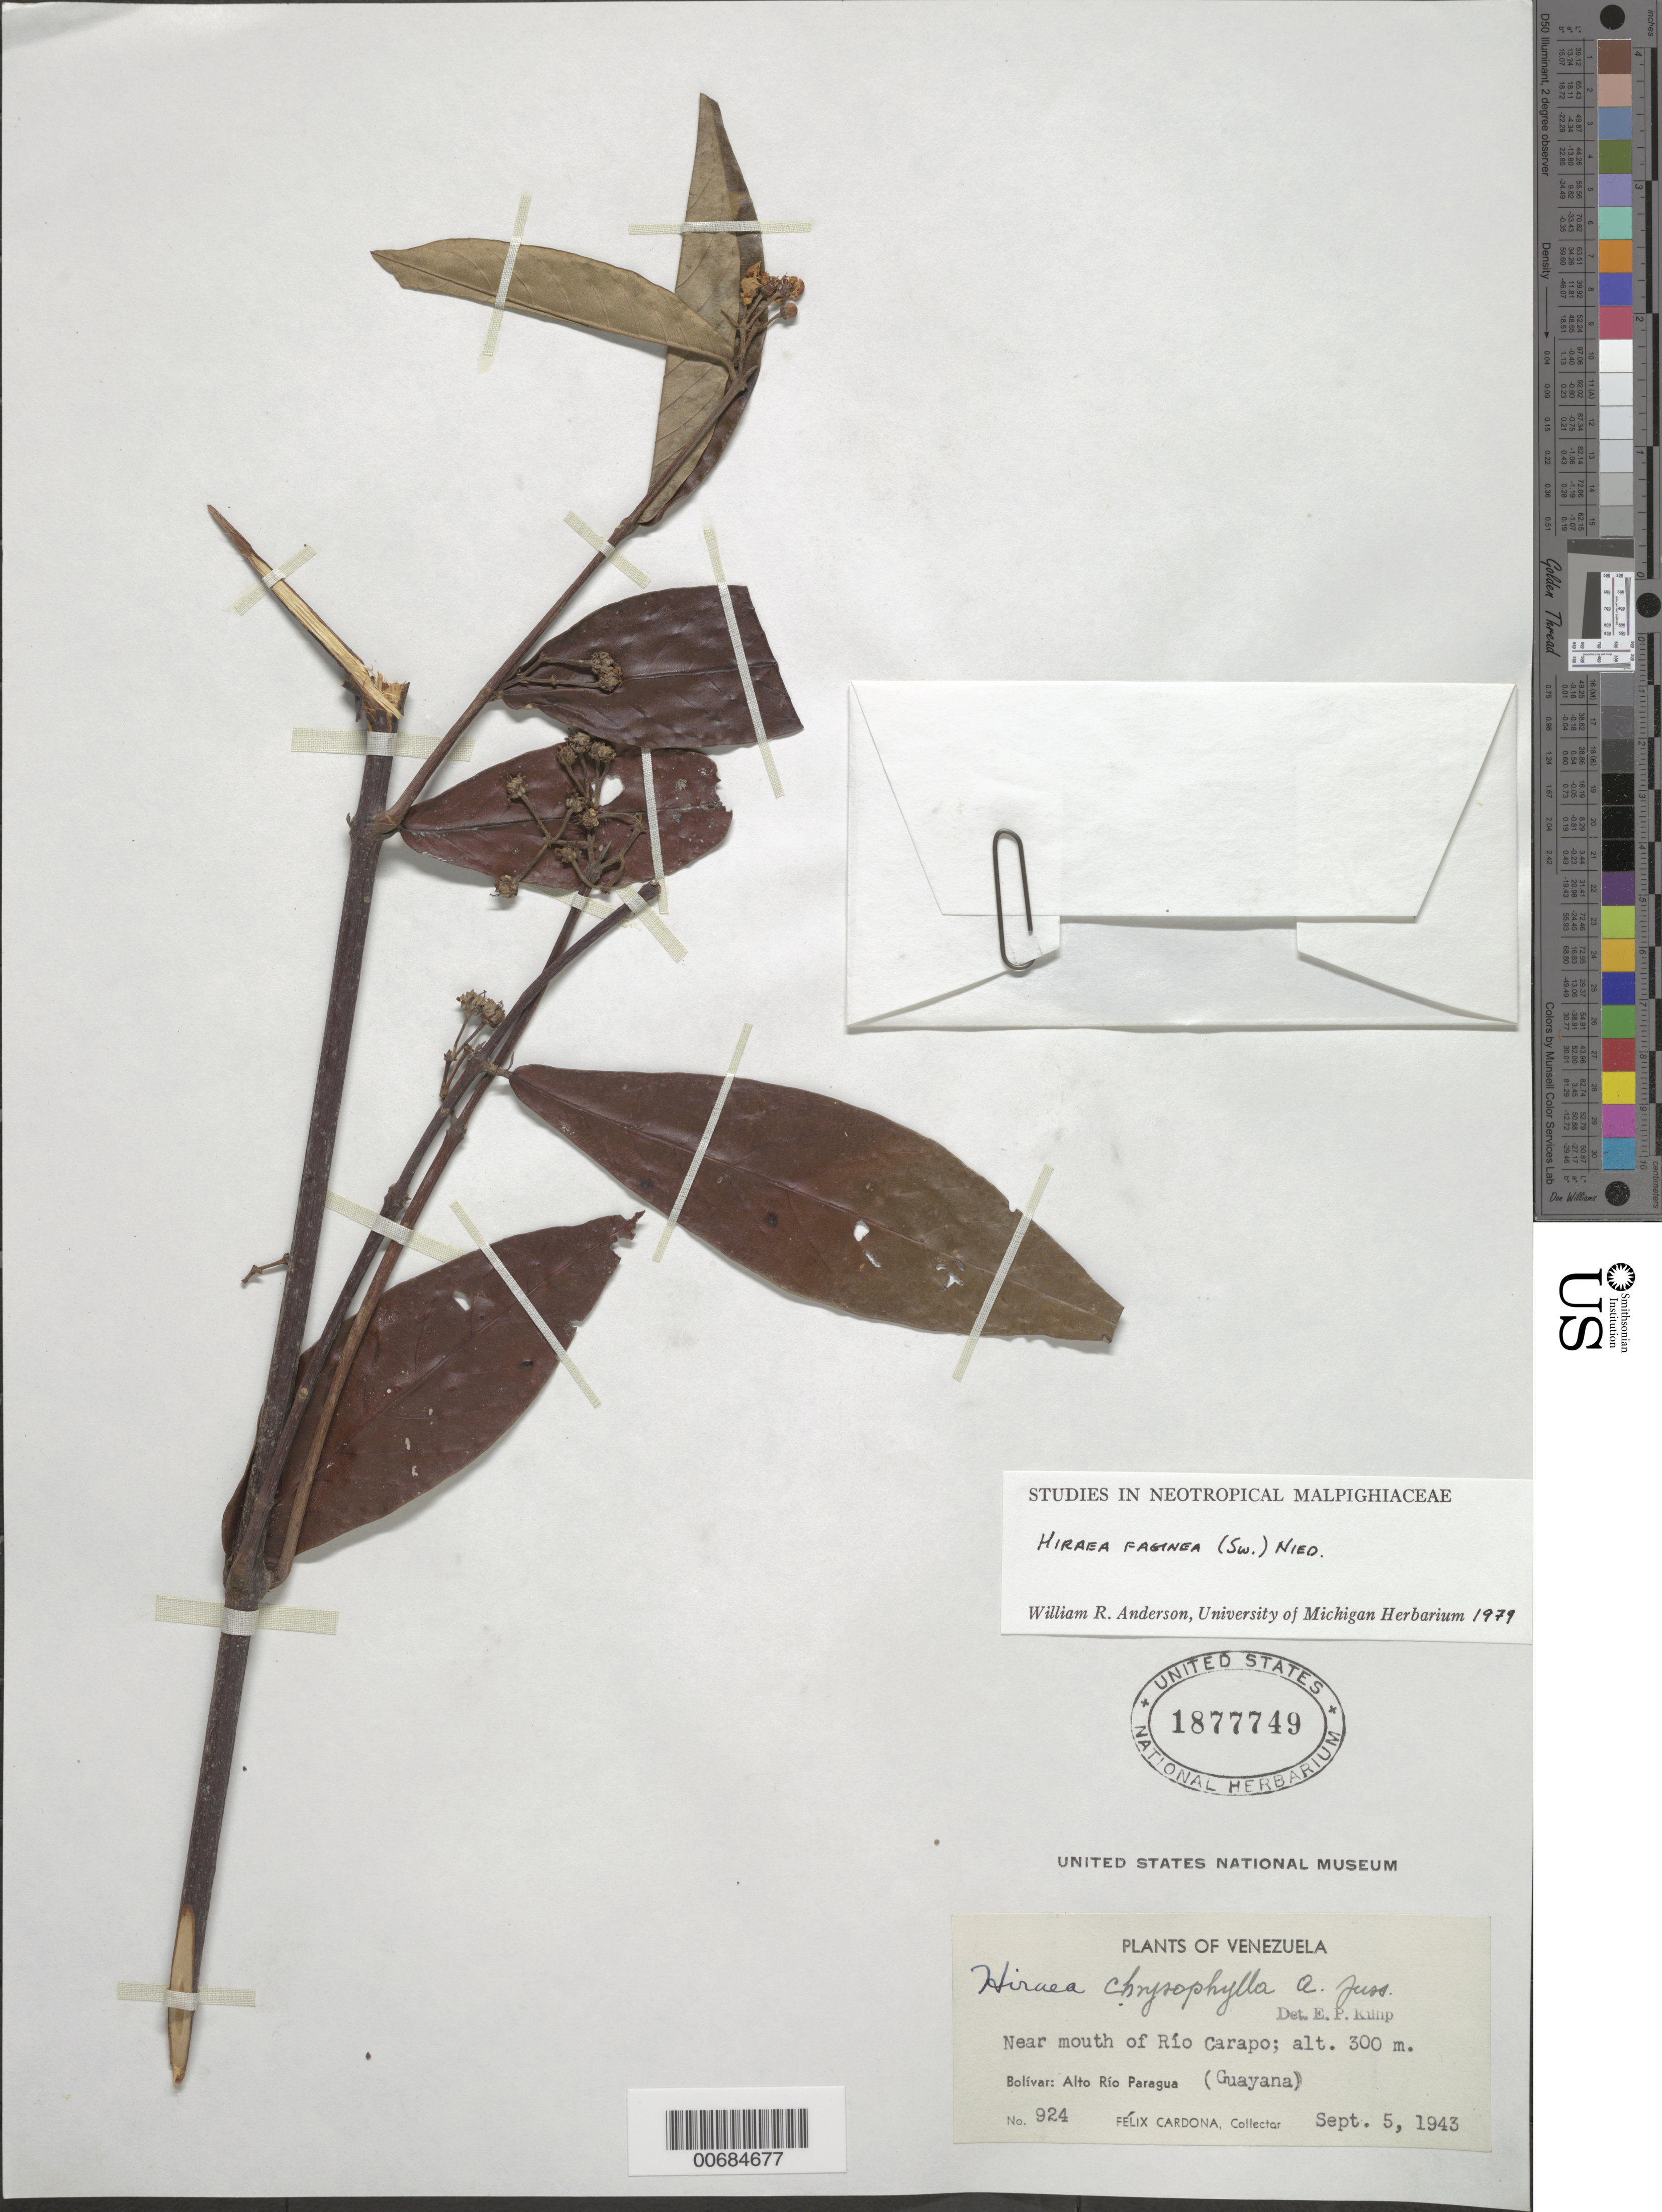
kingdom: Plantae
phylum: Tracheophyta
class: Magnoliopsida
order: Malpighiales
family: Malpighiaceae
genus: Hiraea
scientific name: Hiraea faginea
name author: (Sw.) Nied.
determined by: Anderson, W. R., (MICH), University of Michigan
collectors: F. Cardona Puig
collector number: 924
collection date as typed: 5-Sep-43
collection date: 1943-09-05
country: Venezuela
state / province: Bolívar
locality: Alto Río Paragua, Río Carapo (Guayana)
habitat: Near mouth of river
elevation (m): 300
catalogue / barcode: US 1877749